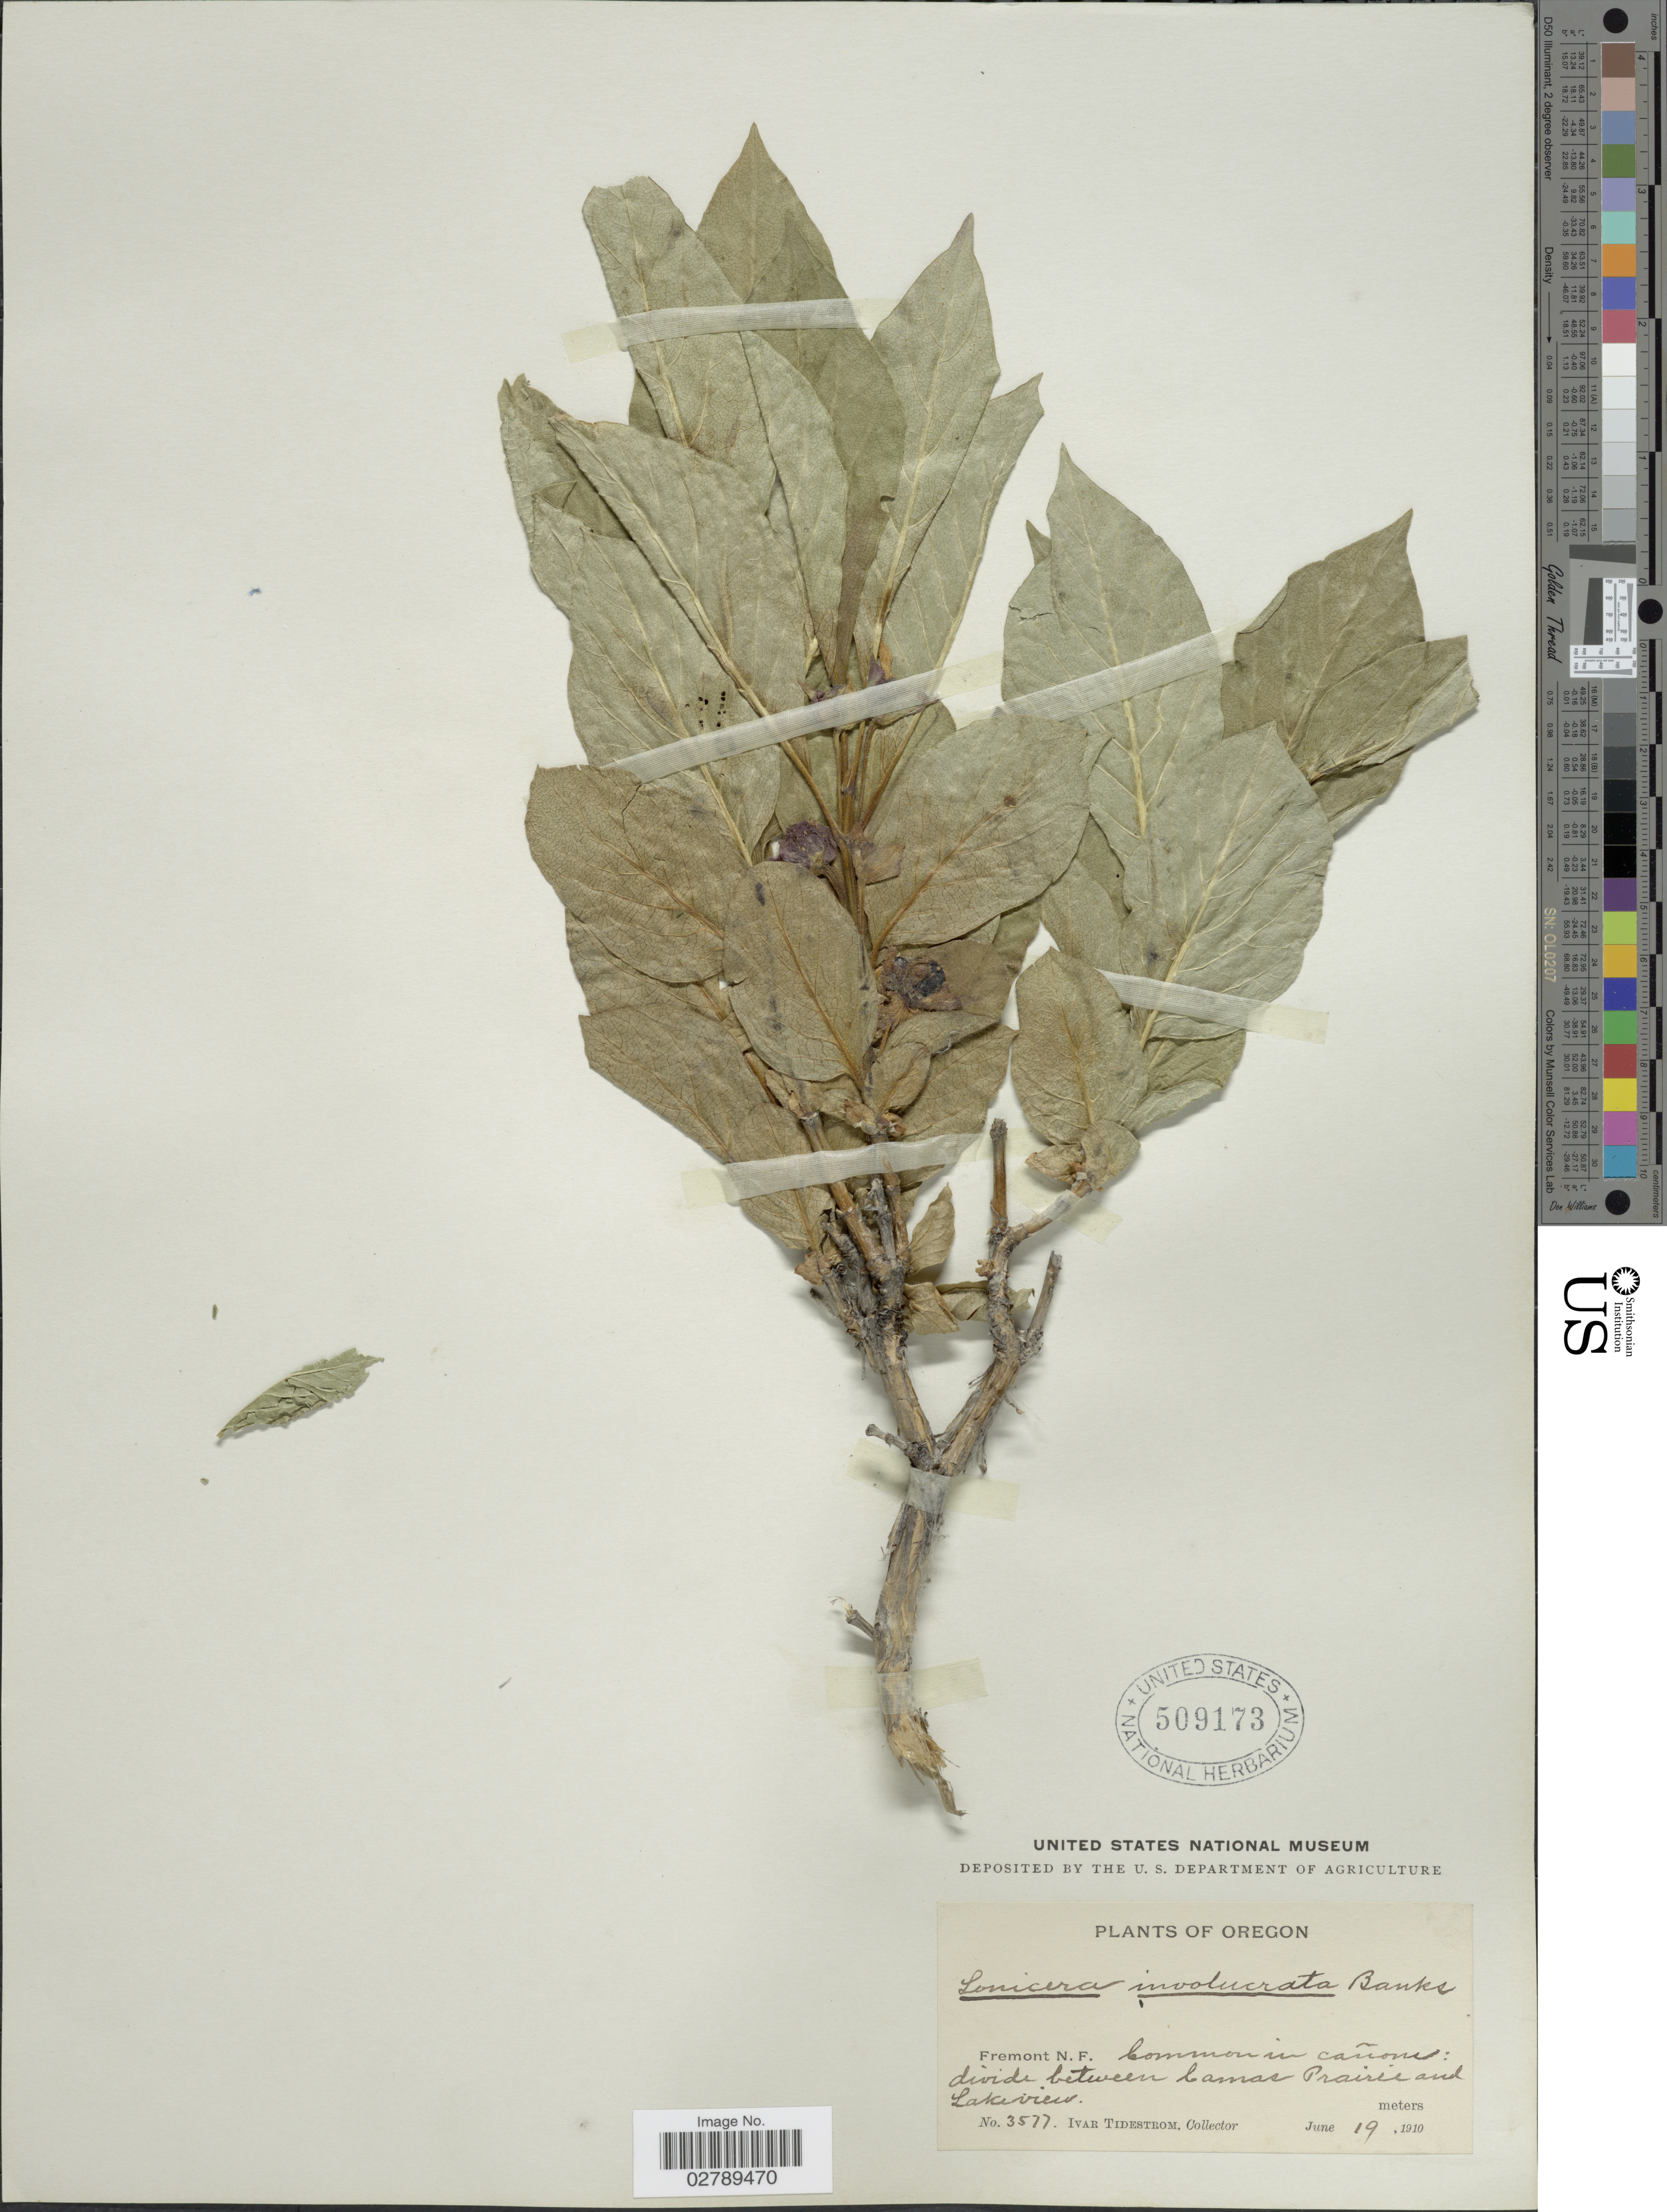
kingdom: Plantae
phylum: Tracheophyta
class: Magnoliopsida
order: Dipsacales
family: Caprifoliaceae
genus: Lonicera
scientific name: Lonicera involucrata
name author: (Richardson) Banks ex Spreng.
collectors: I. F. Tidestrom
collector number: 3577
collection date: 1910-06-19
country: United States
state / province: Oregon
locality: Fremont N.F. Common in cañons: divide between Camas Prairie and Lake view.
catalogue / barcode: US 509173